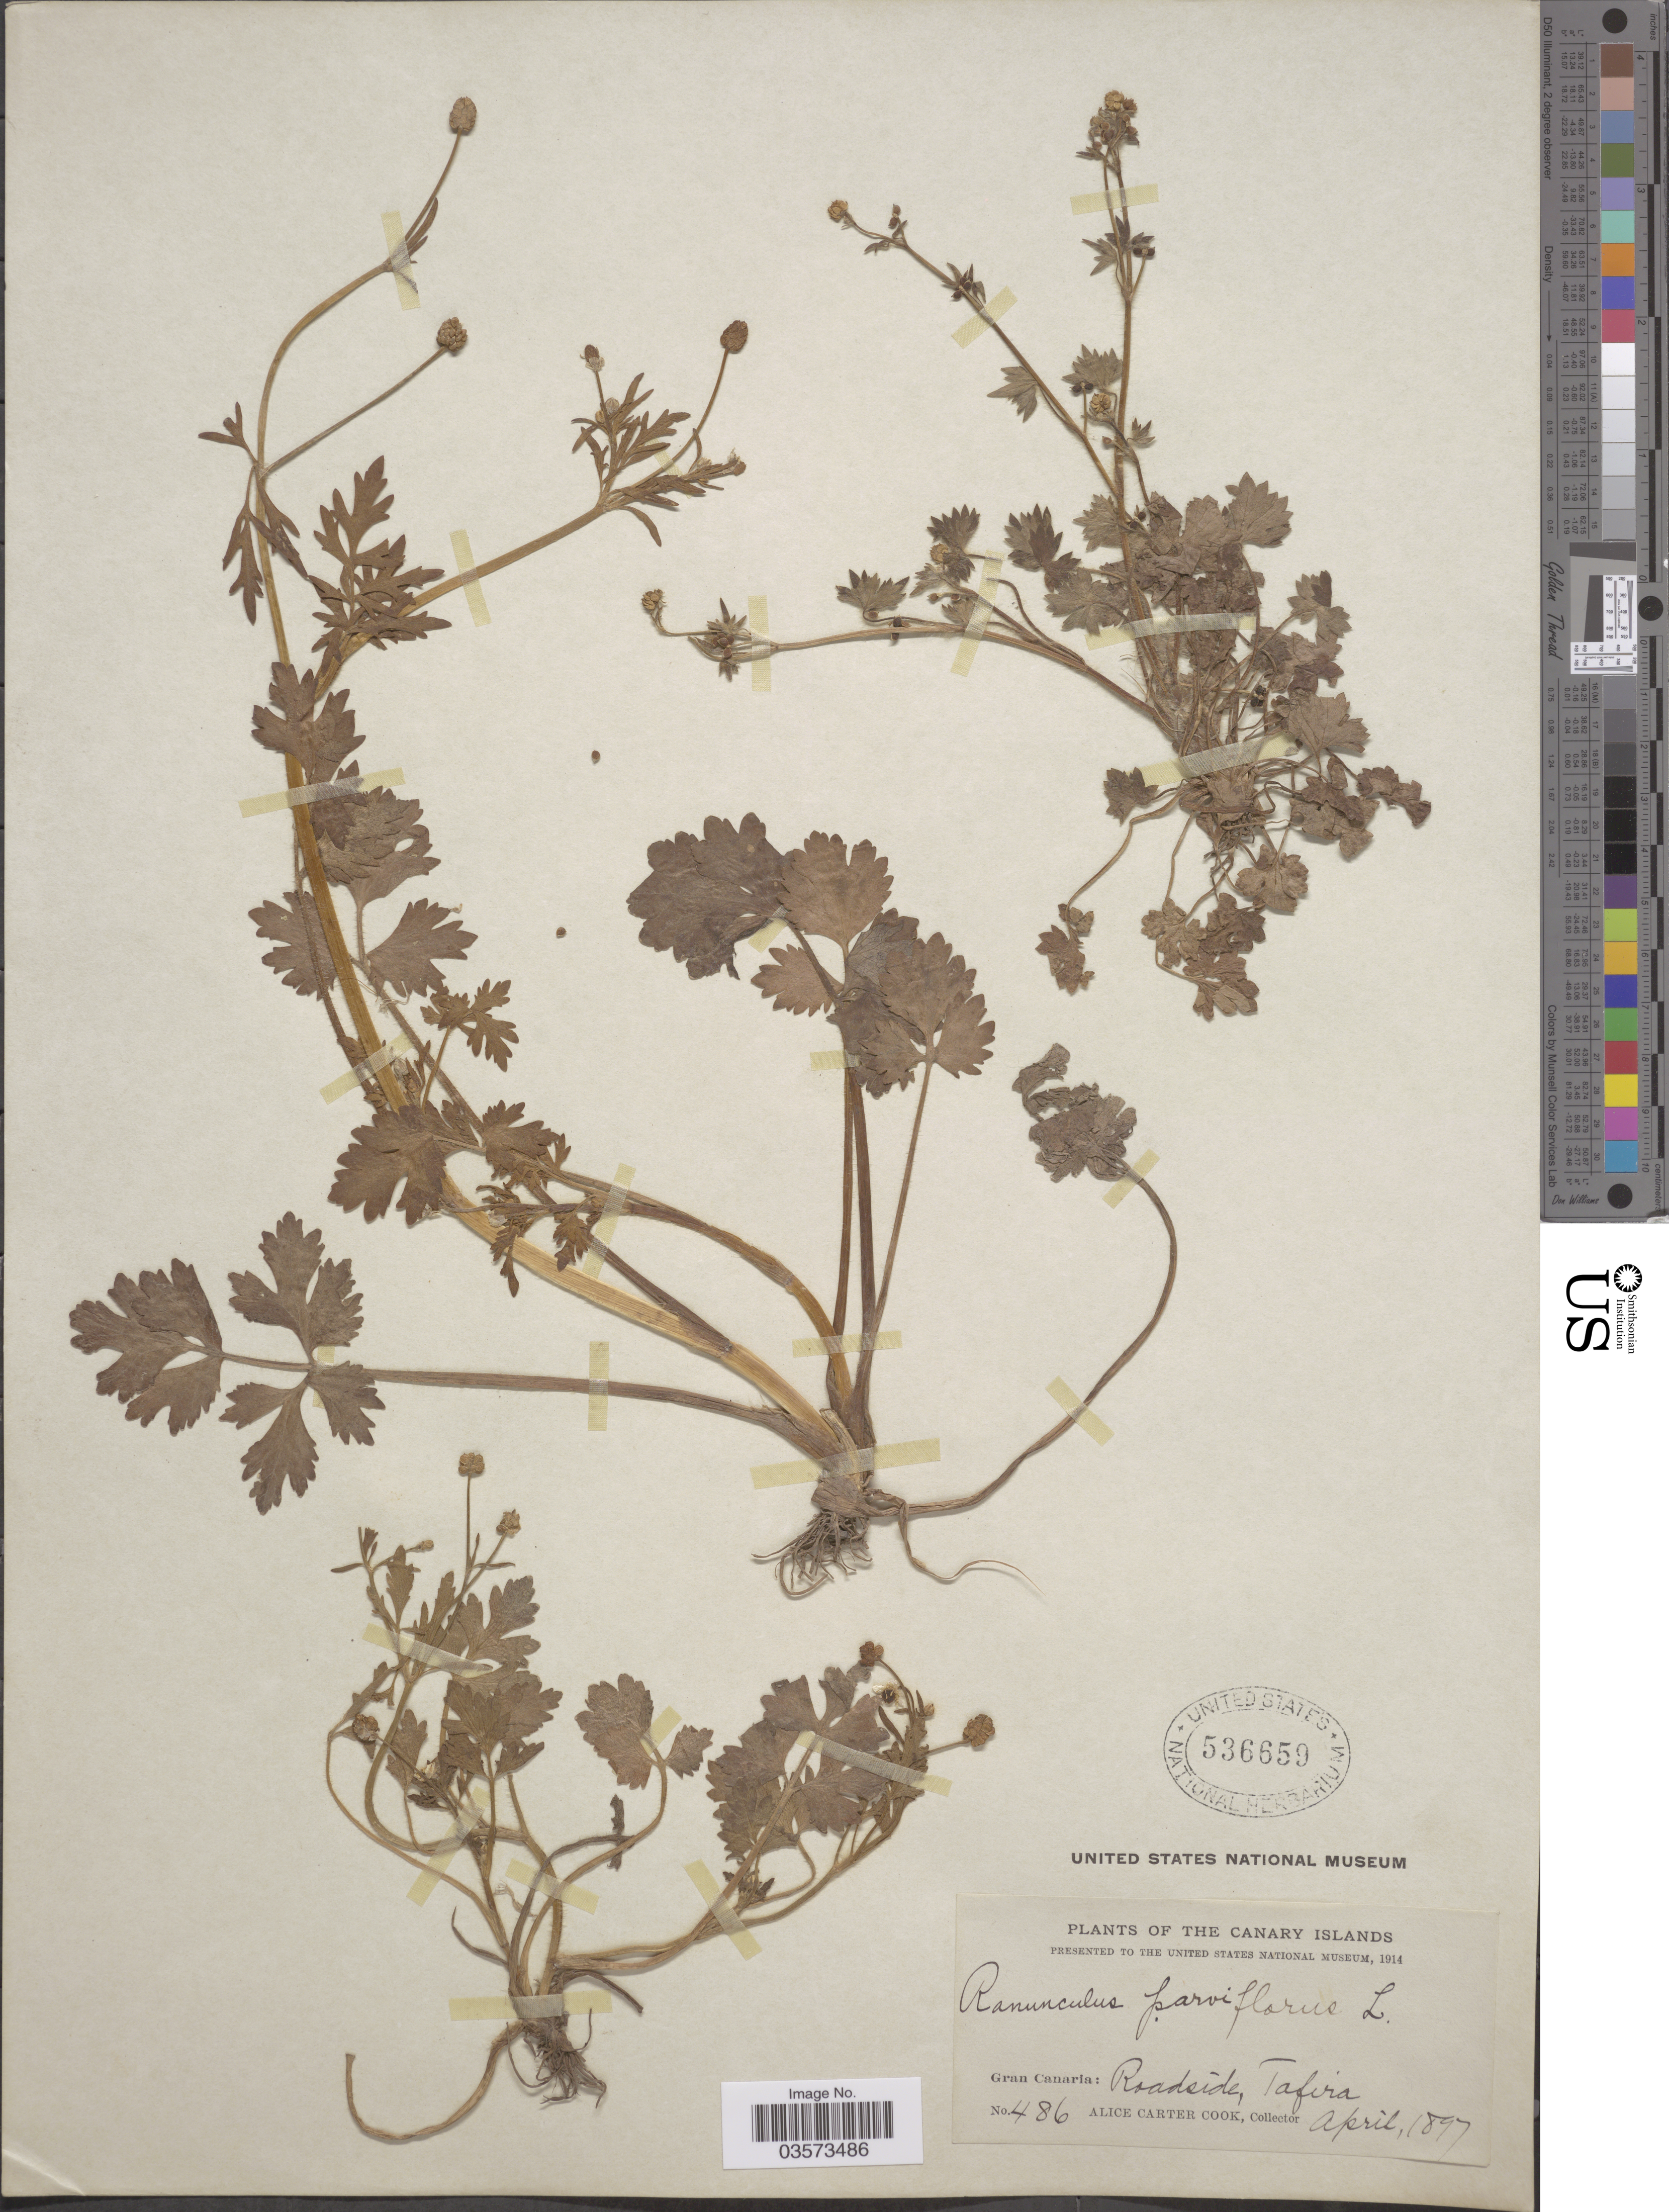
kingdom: Plantae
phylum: Tracheophyta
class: Magnoliopsida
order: Ranunculales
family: Ranunculaceae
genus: Ranunculus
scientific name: Ranunculus parviflorus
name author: L.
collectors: Alice C. Cook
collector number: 486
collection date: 1897-04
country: Spain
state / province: Canarias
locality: The Canary Islands. Gran Canaria: Roadside, Tafira.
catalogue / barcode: US 536659